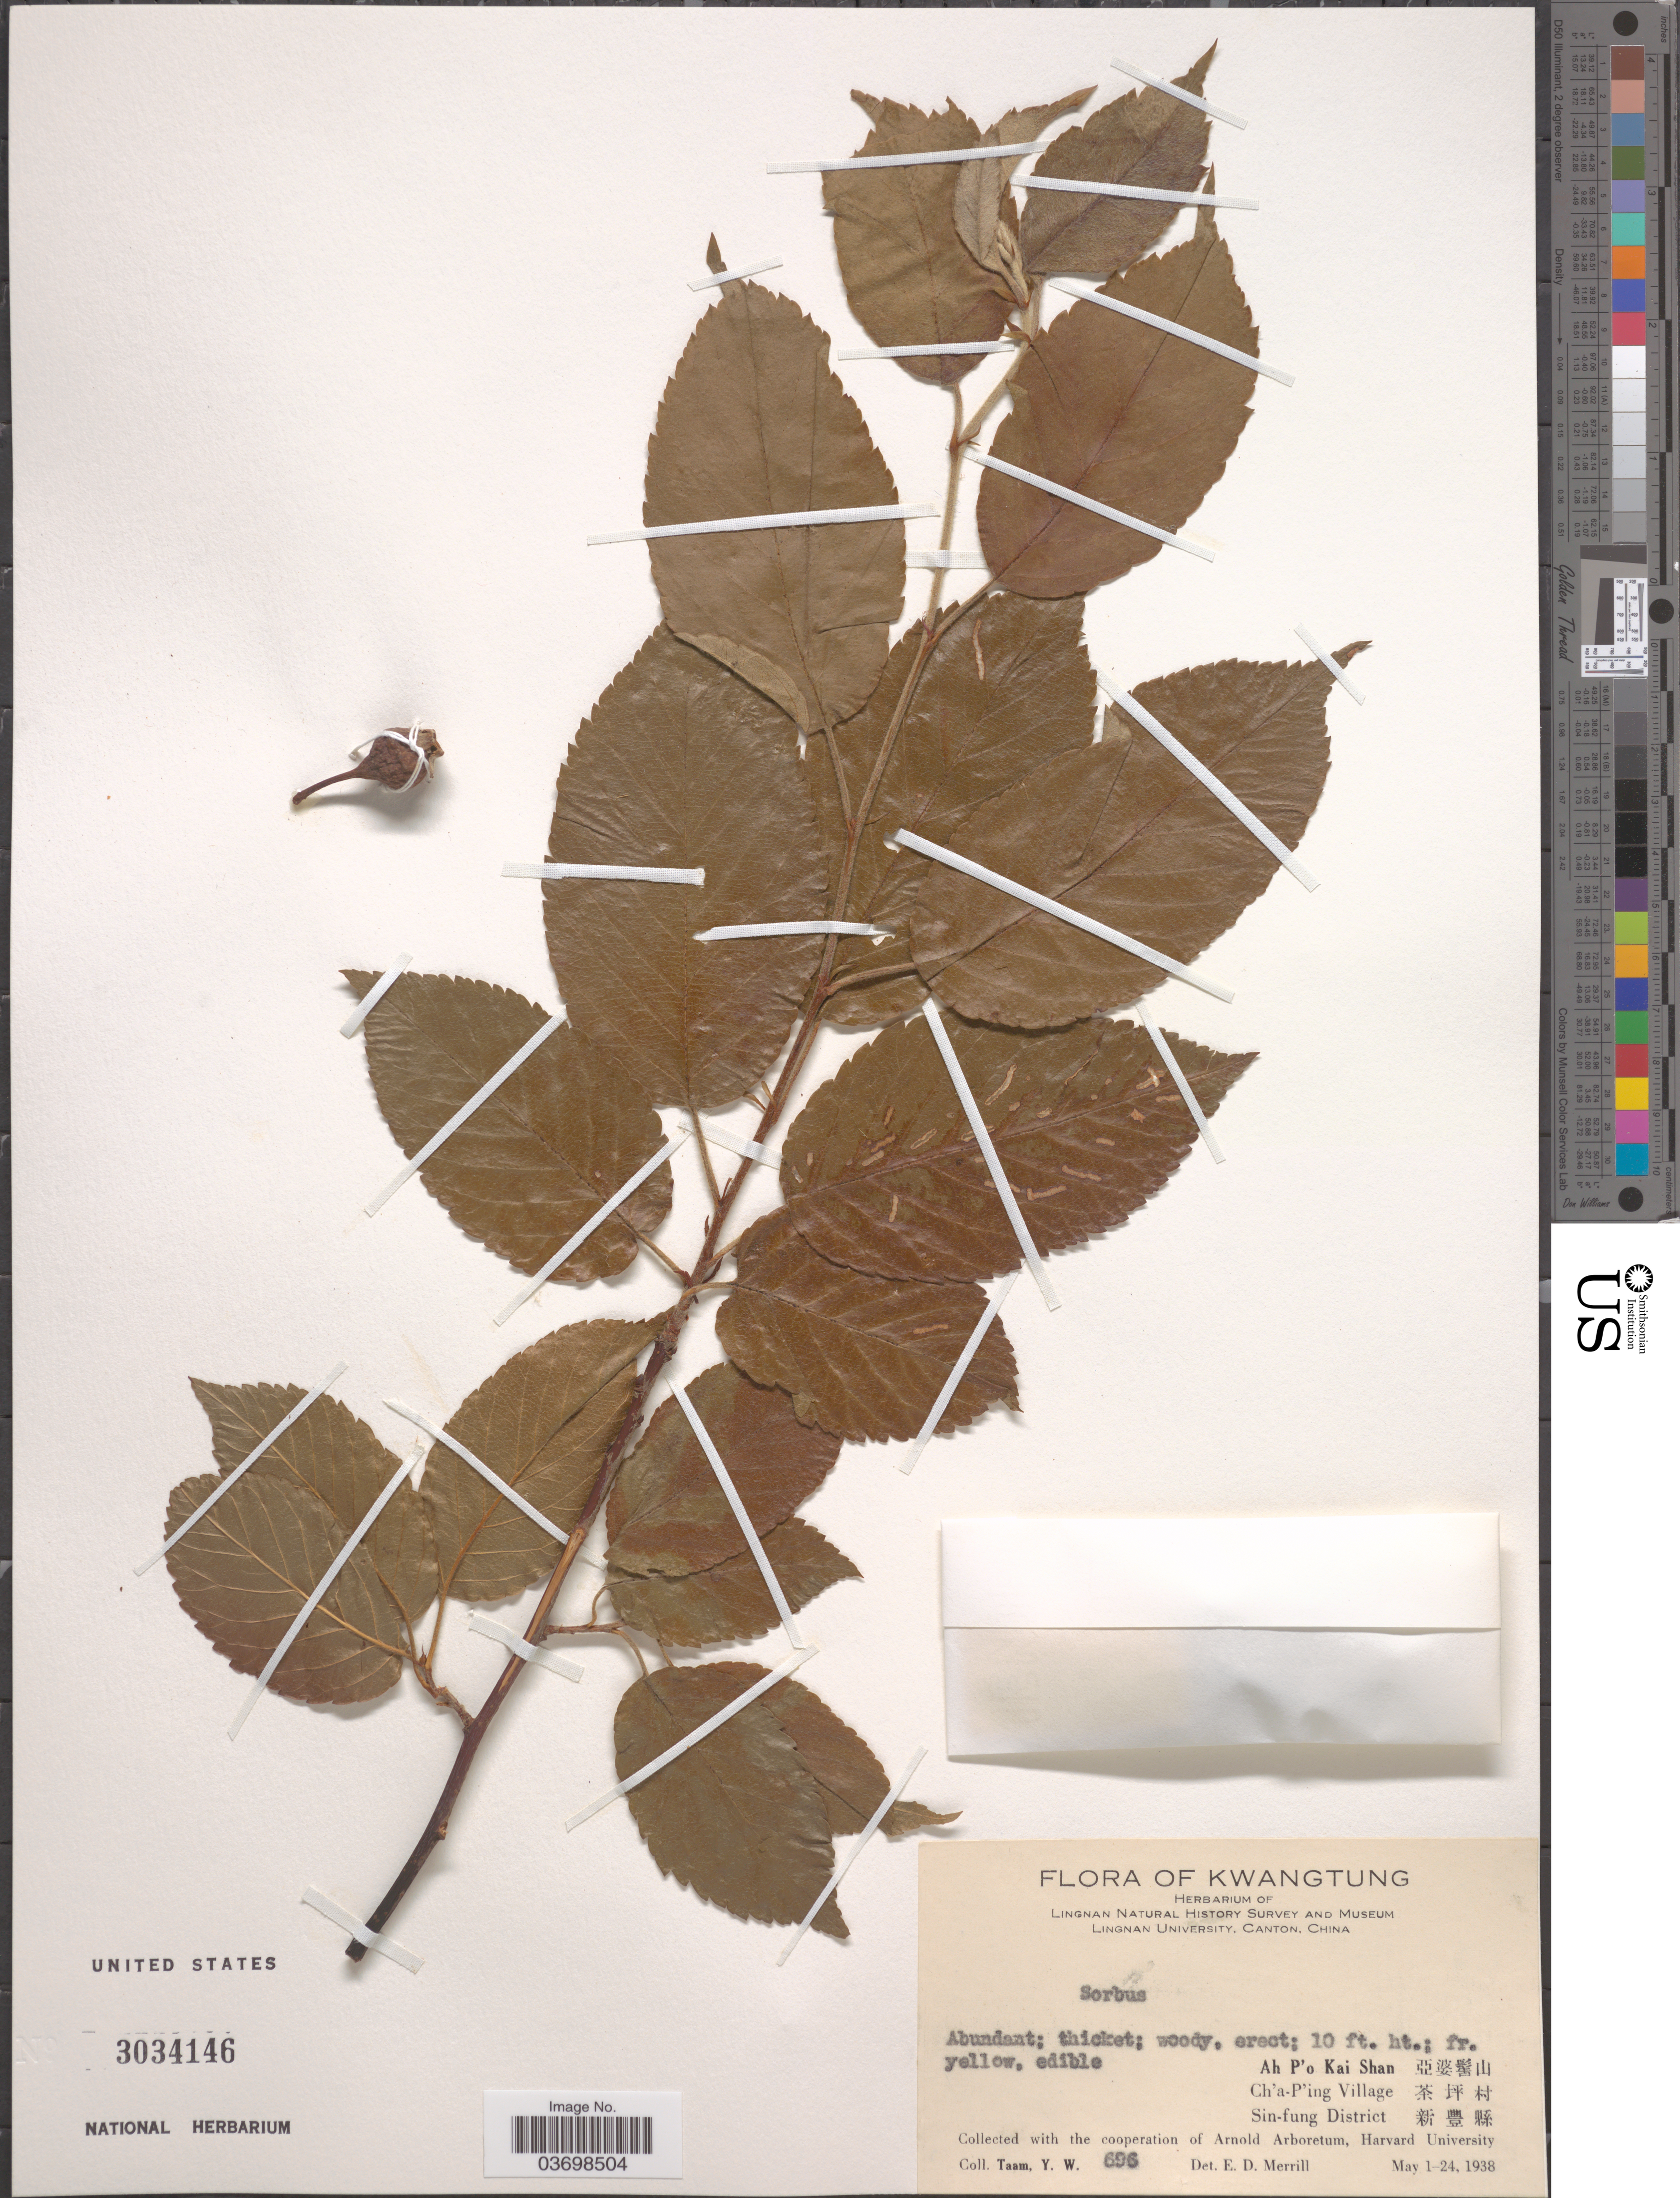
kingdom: Plantae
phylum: Tracheophyta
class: Magnoliopsida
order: Rosales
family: Rosaceae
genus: Sorbus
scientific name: Sorbus sp.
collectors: Y. W. Taam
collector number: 696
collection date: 1938-05-01/1938-05-24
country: China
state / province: Guangdong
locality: Kwangtung. Ah P'o Kai Shan X. Ch'a-P'ing Village X. Sin-fung District X.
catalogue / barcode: US 3034146